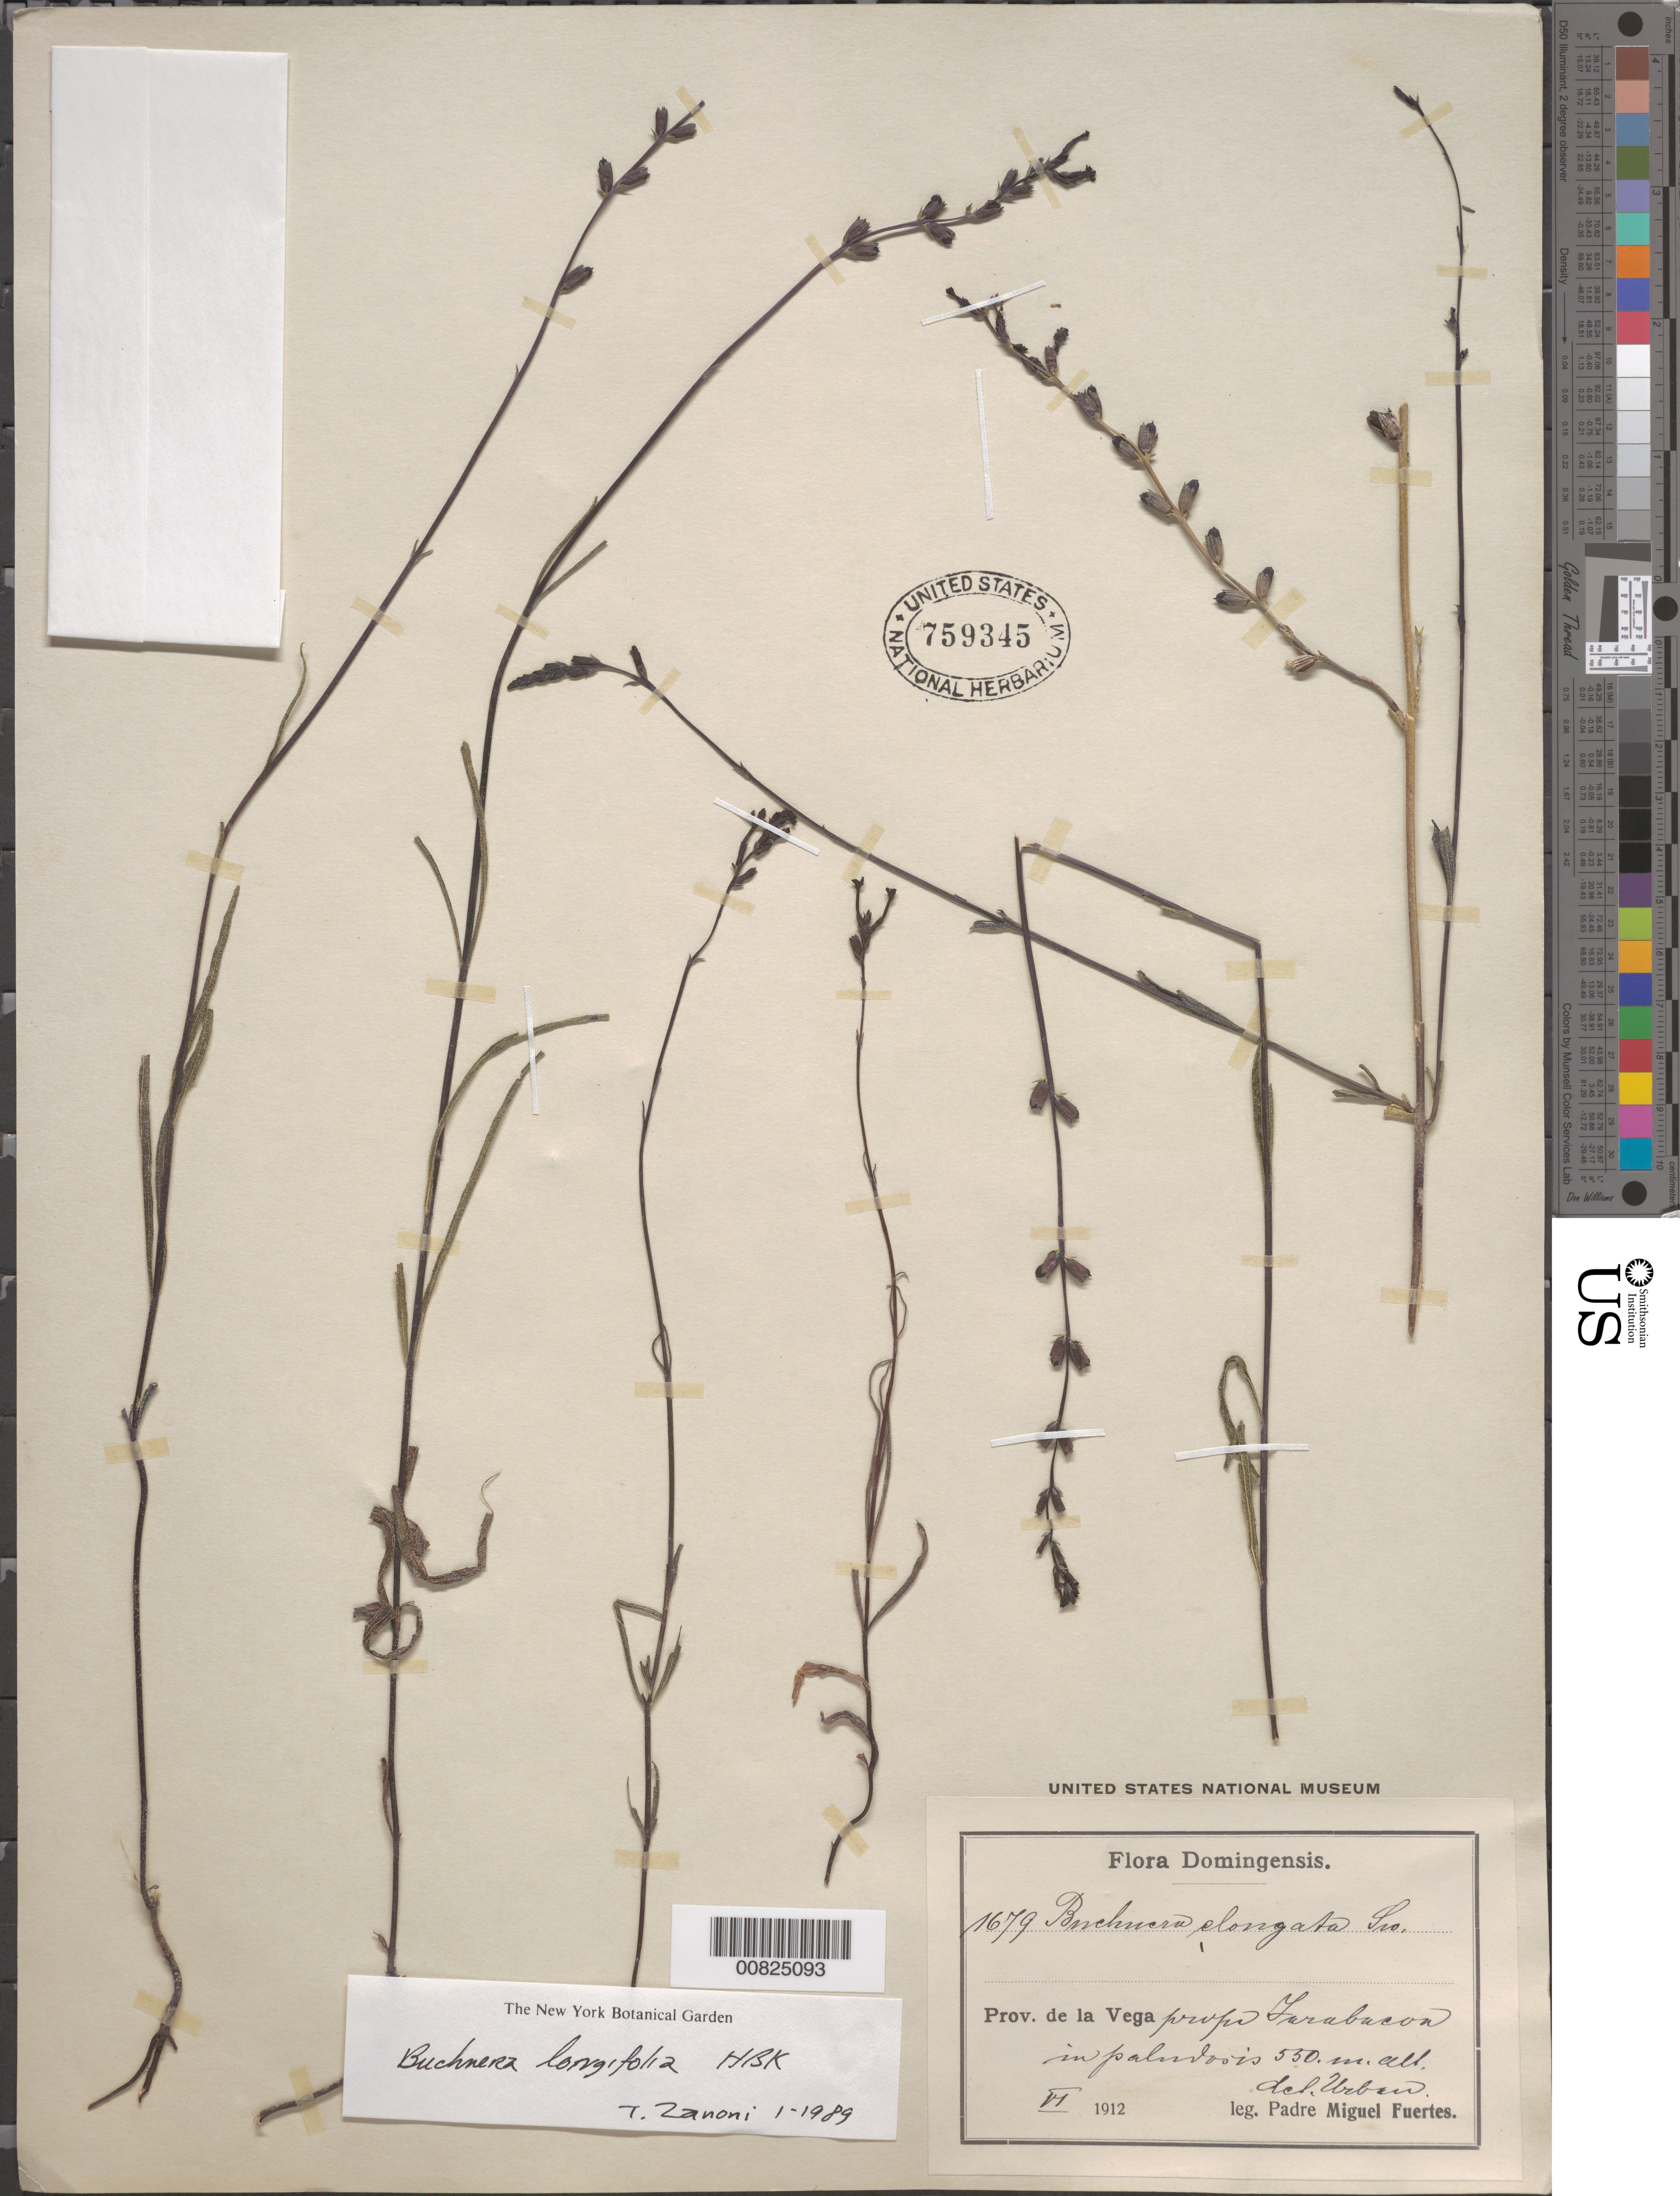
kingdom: Plantae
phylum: Tracheophyta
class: Magnoliopsida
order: Lamiales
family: Orobanchaceae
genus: Buchnera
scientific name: Buchnera longifolia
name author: Kunth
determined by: Zanoni, T. A., (NY), New York Botanical Garden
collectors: M. D. Fuertes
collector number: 1679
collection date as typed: Jun 1912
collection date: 1912-06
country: Dominican Republic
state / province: La Vega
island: Hispaniola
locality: Jarabacoa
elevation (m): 550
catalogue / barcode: US 759345